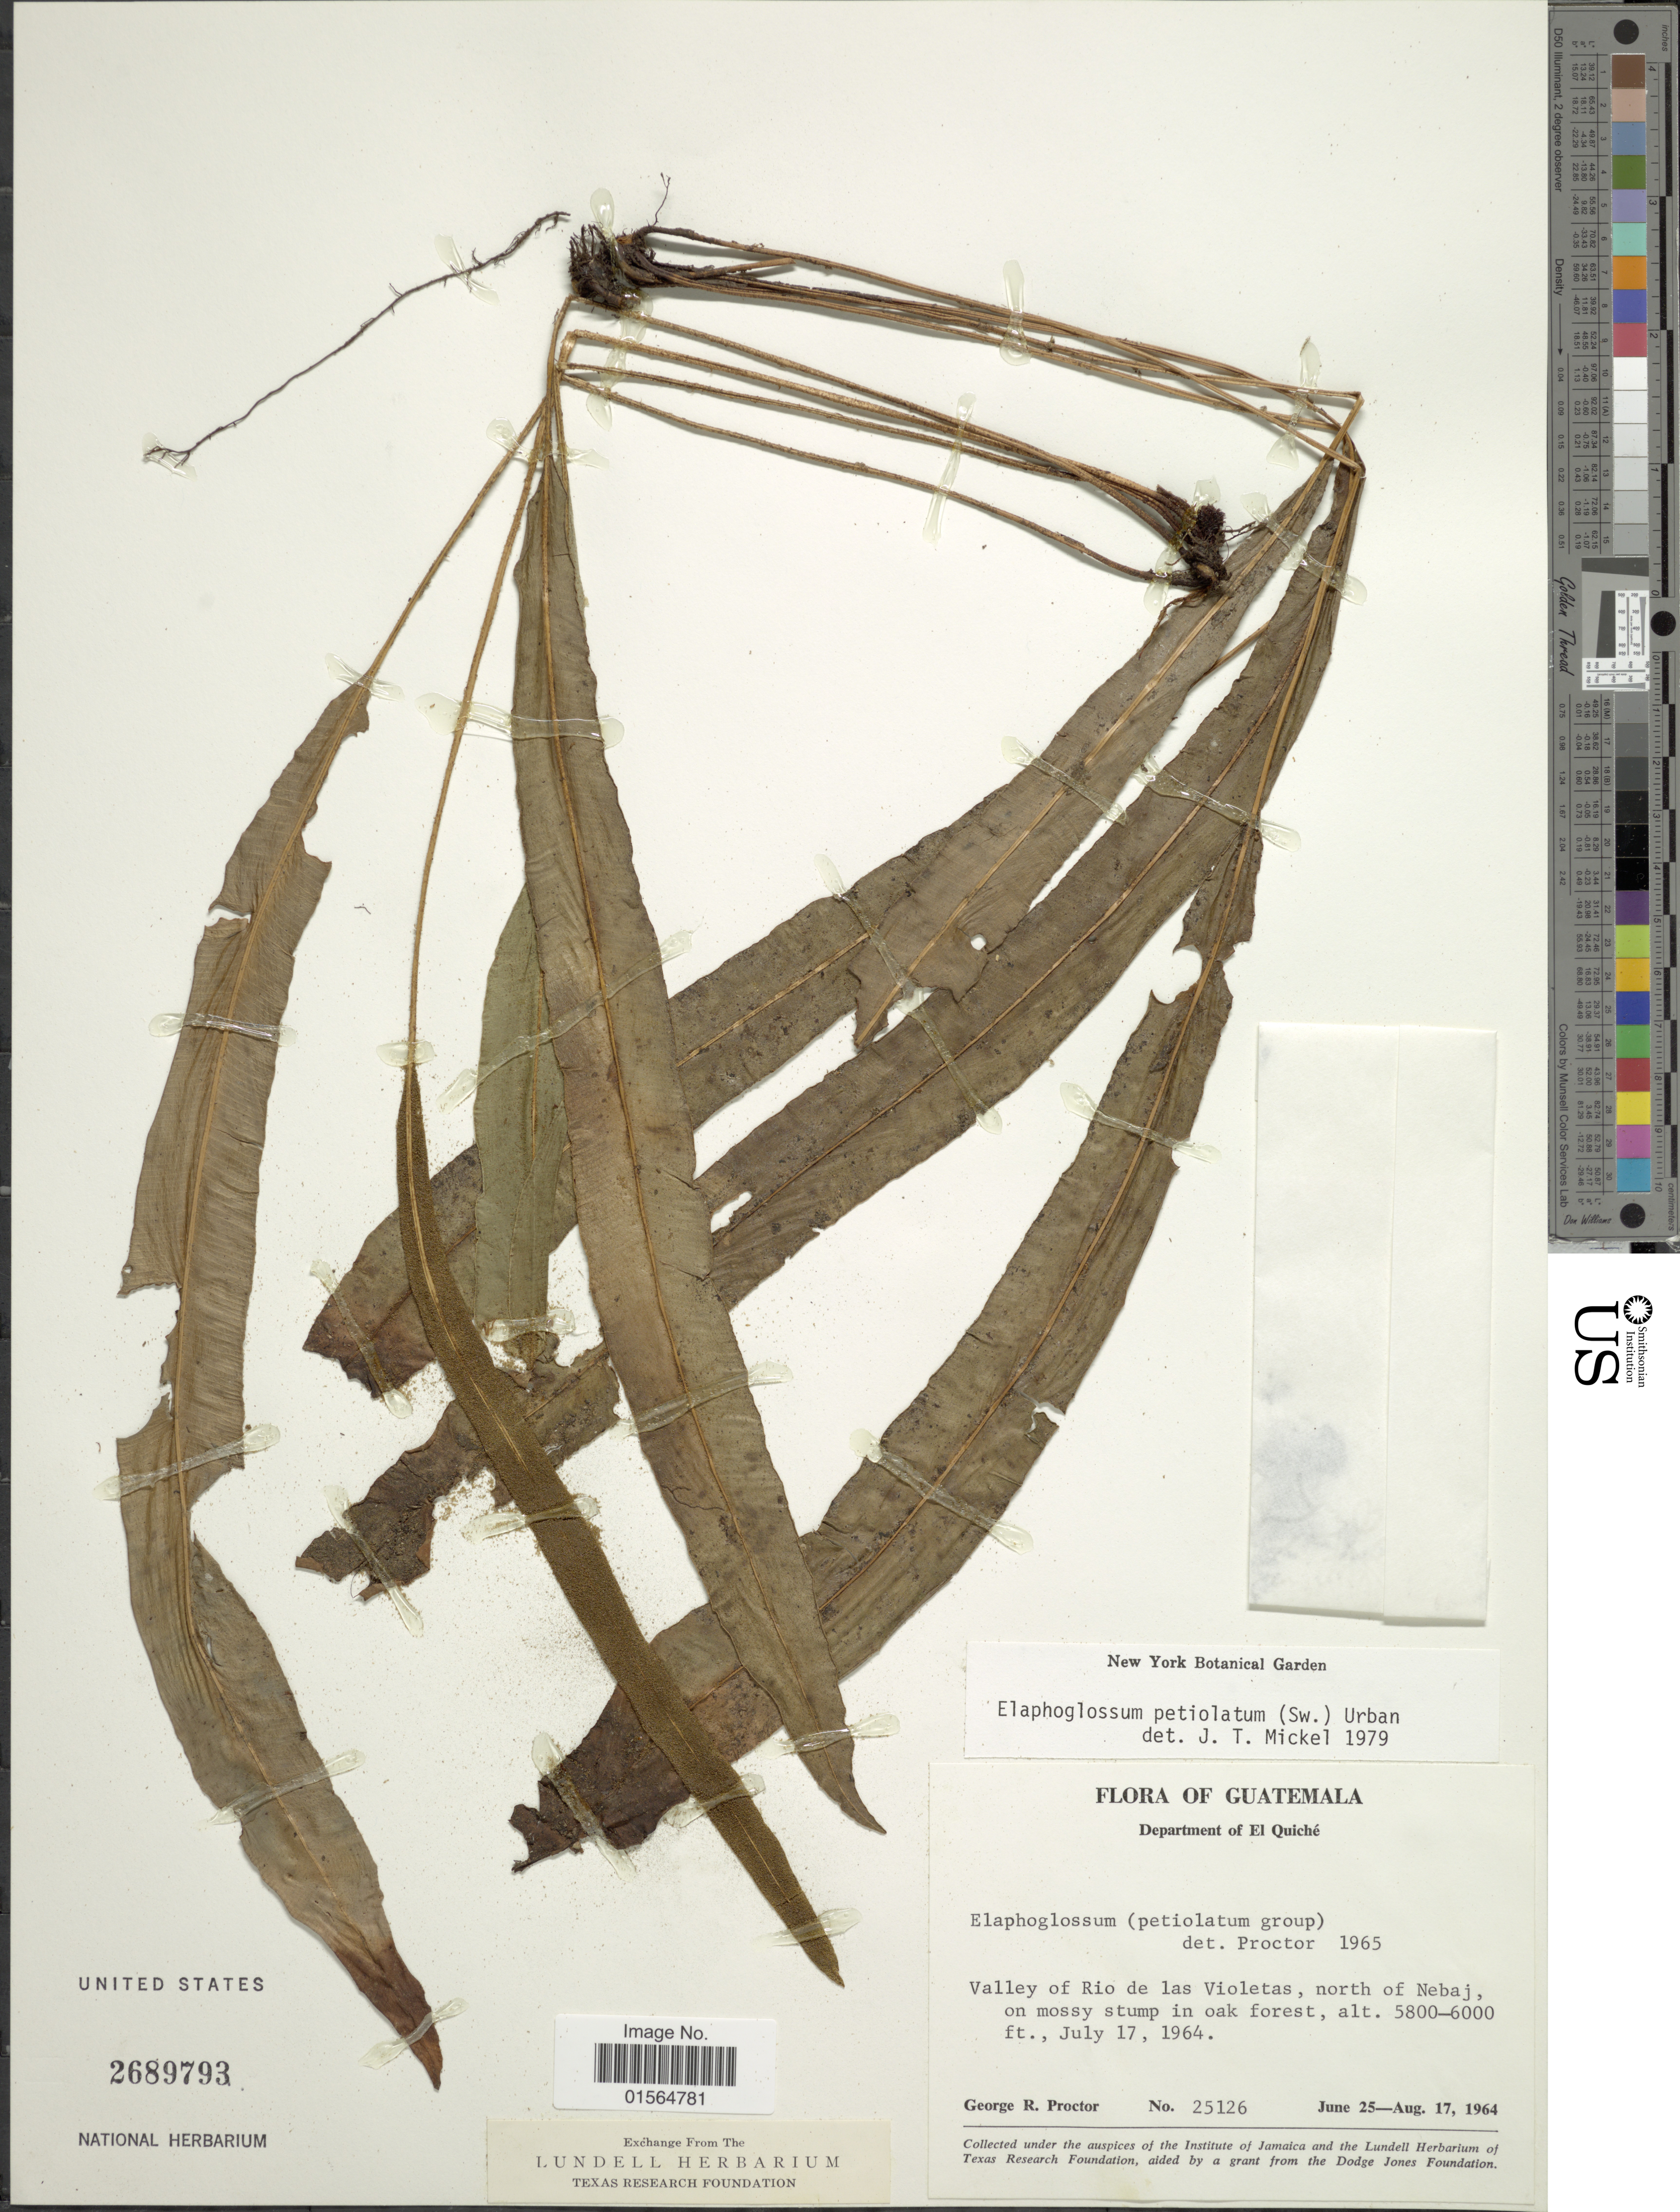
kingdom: Plantae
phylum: Tracheophyta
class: Polypodiopsida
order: Polypodiales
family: Dryopteridaceae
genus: Elaphoglossum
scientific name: Elaphoglossum petiolatum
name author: (Sw.) Urb.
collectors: G. R. Proctor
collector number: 25126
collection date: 1964-06-25/1964-08-17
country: Guatemala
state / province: El Quiché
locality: Valley of Rio de las Violetas, north of Nebaj, on mossy stamp in oak forest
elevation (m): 1768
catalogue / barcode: US 2689793